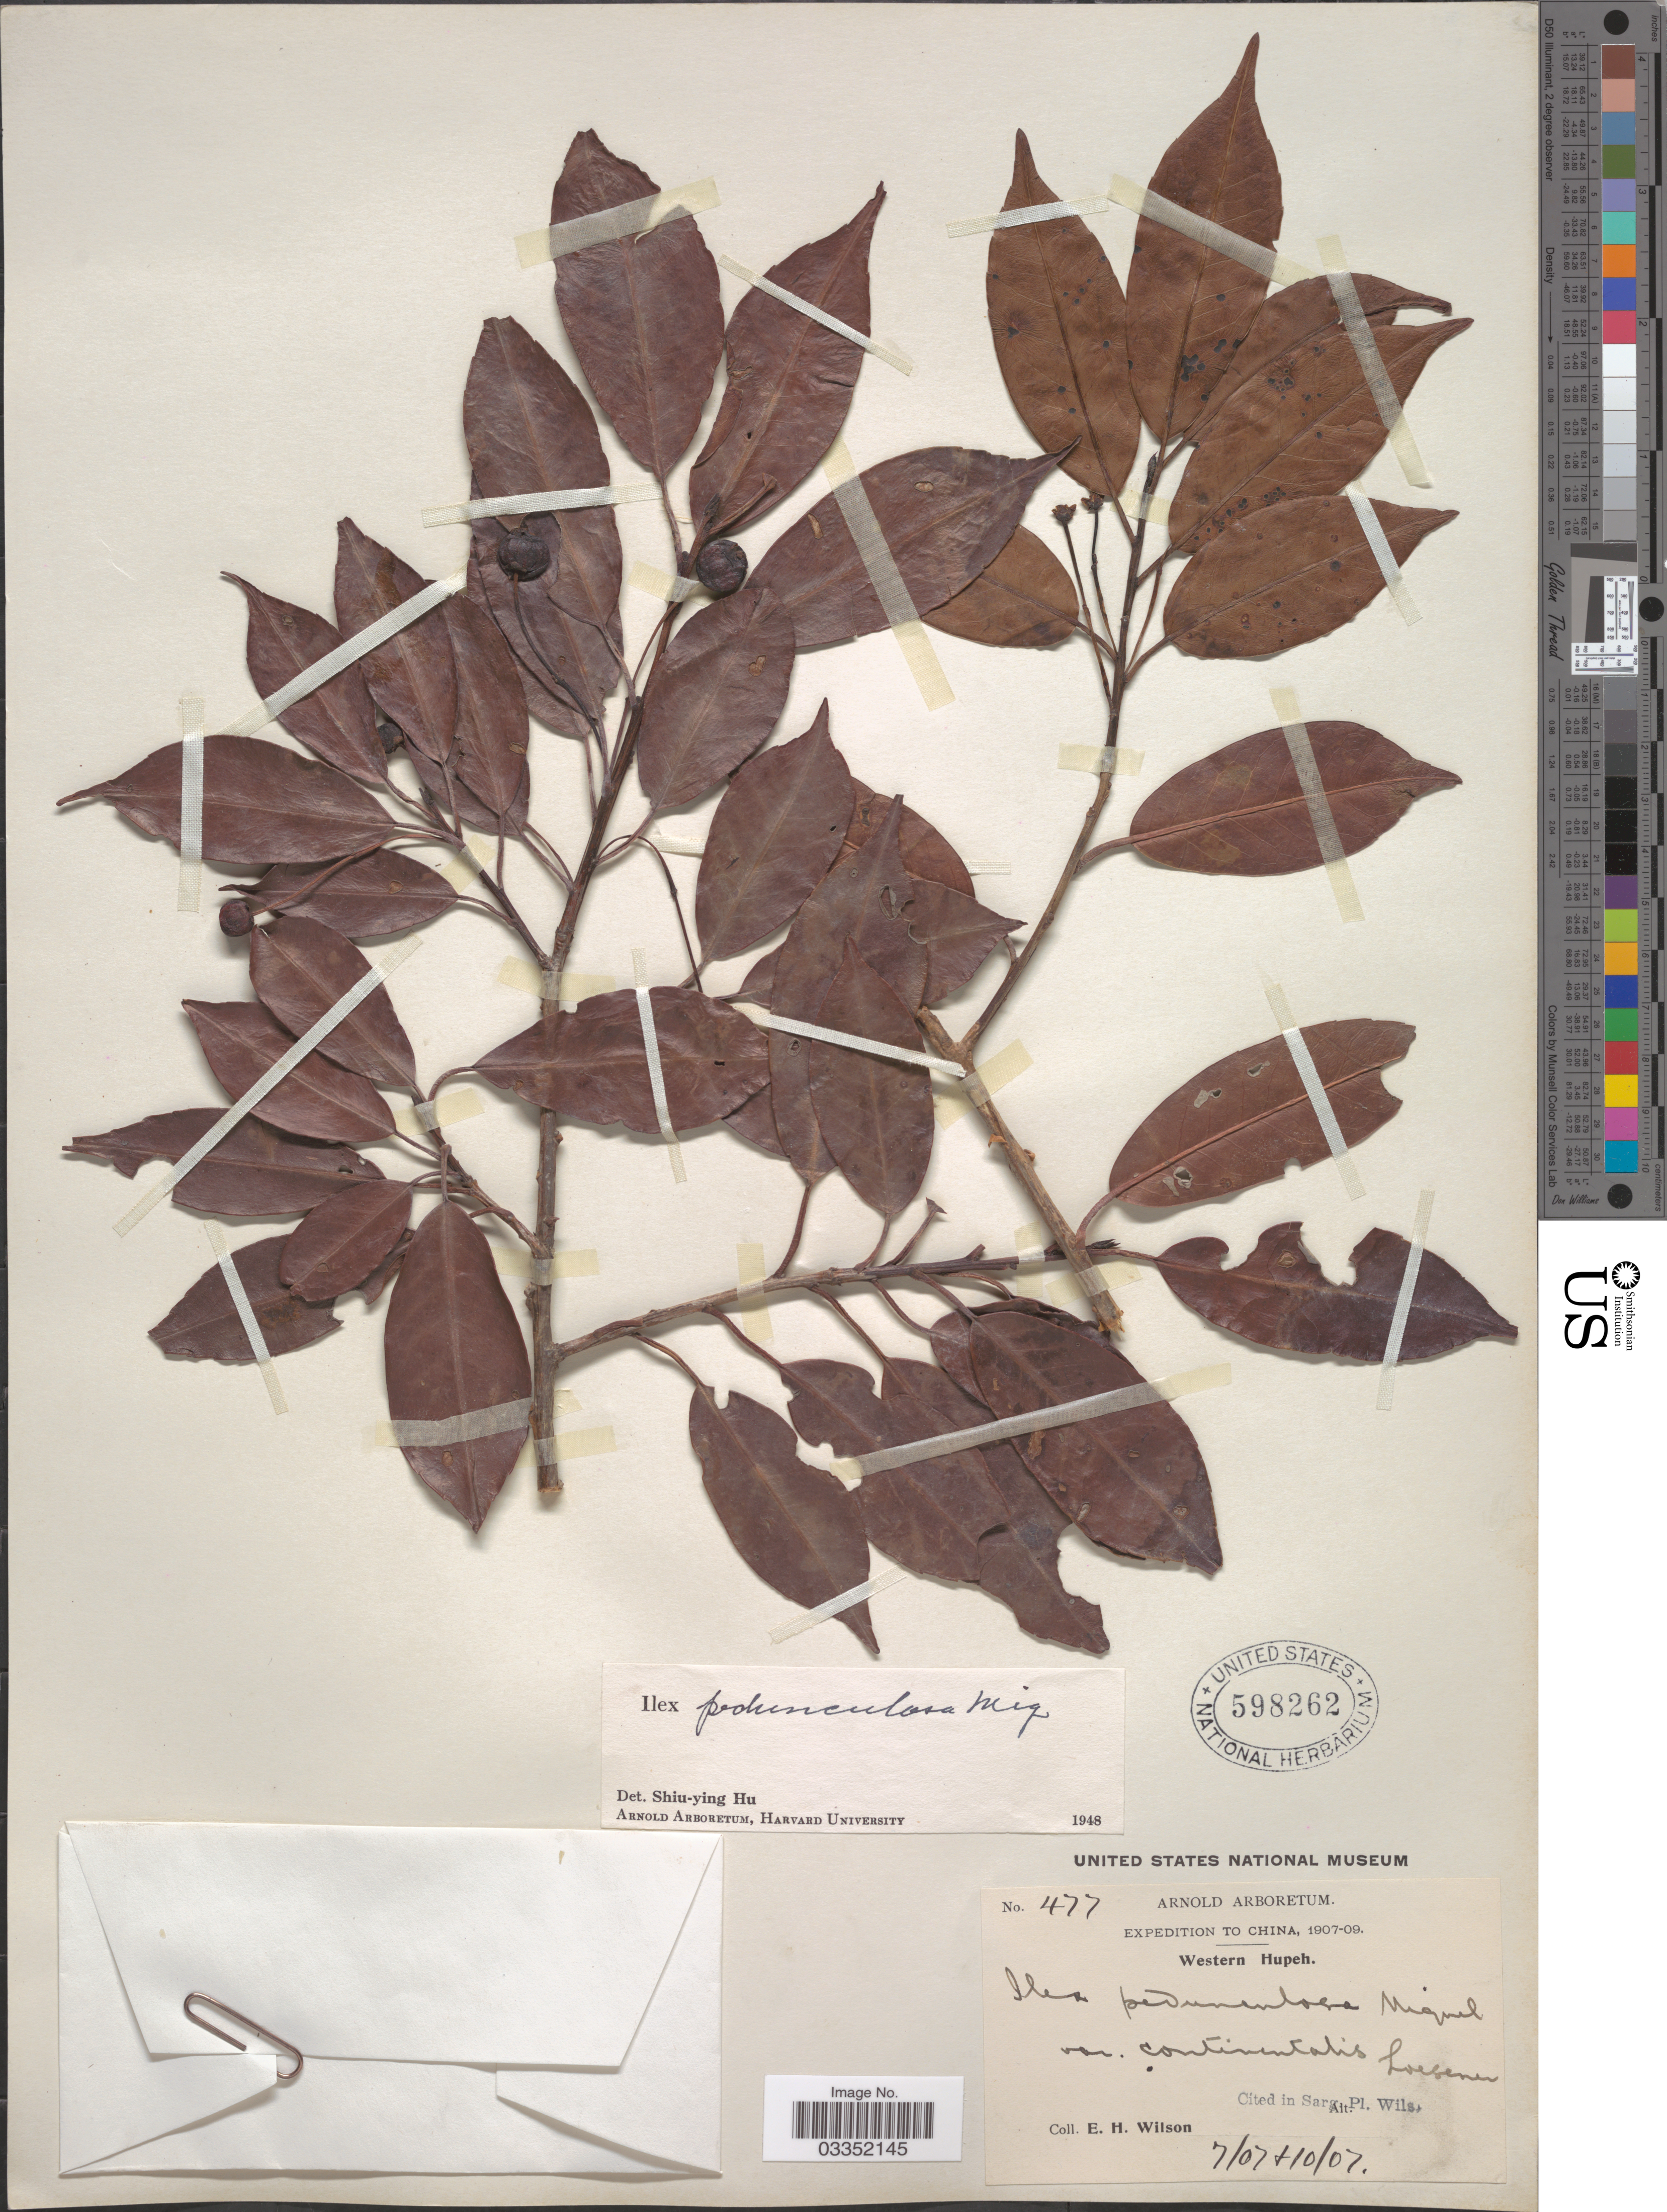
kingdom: Plantae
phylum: Tracheophyta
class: Magnoliopsida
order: Aquifoliales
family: Aquifoliaceae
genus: Ilex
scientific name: Ilex pedunculosa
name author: Miq.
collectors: E. Wilson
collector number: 477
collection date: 1907-07/1907-10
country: China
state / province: Hubei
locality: Western Hupeh.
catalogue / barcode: US 598262